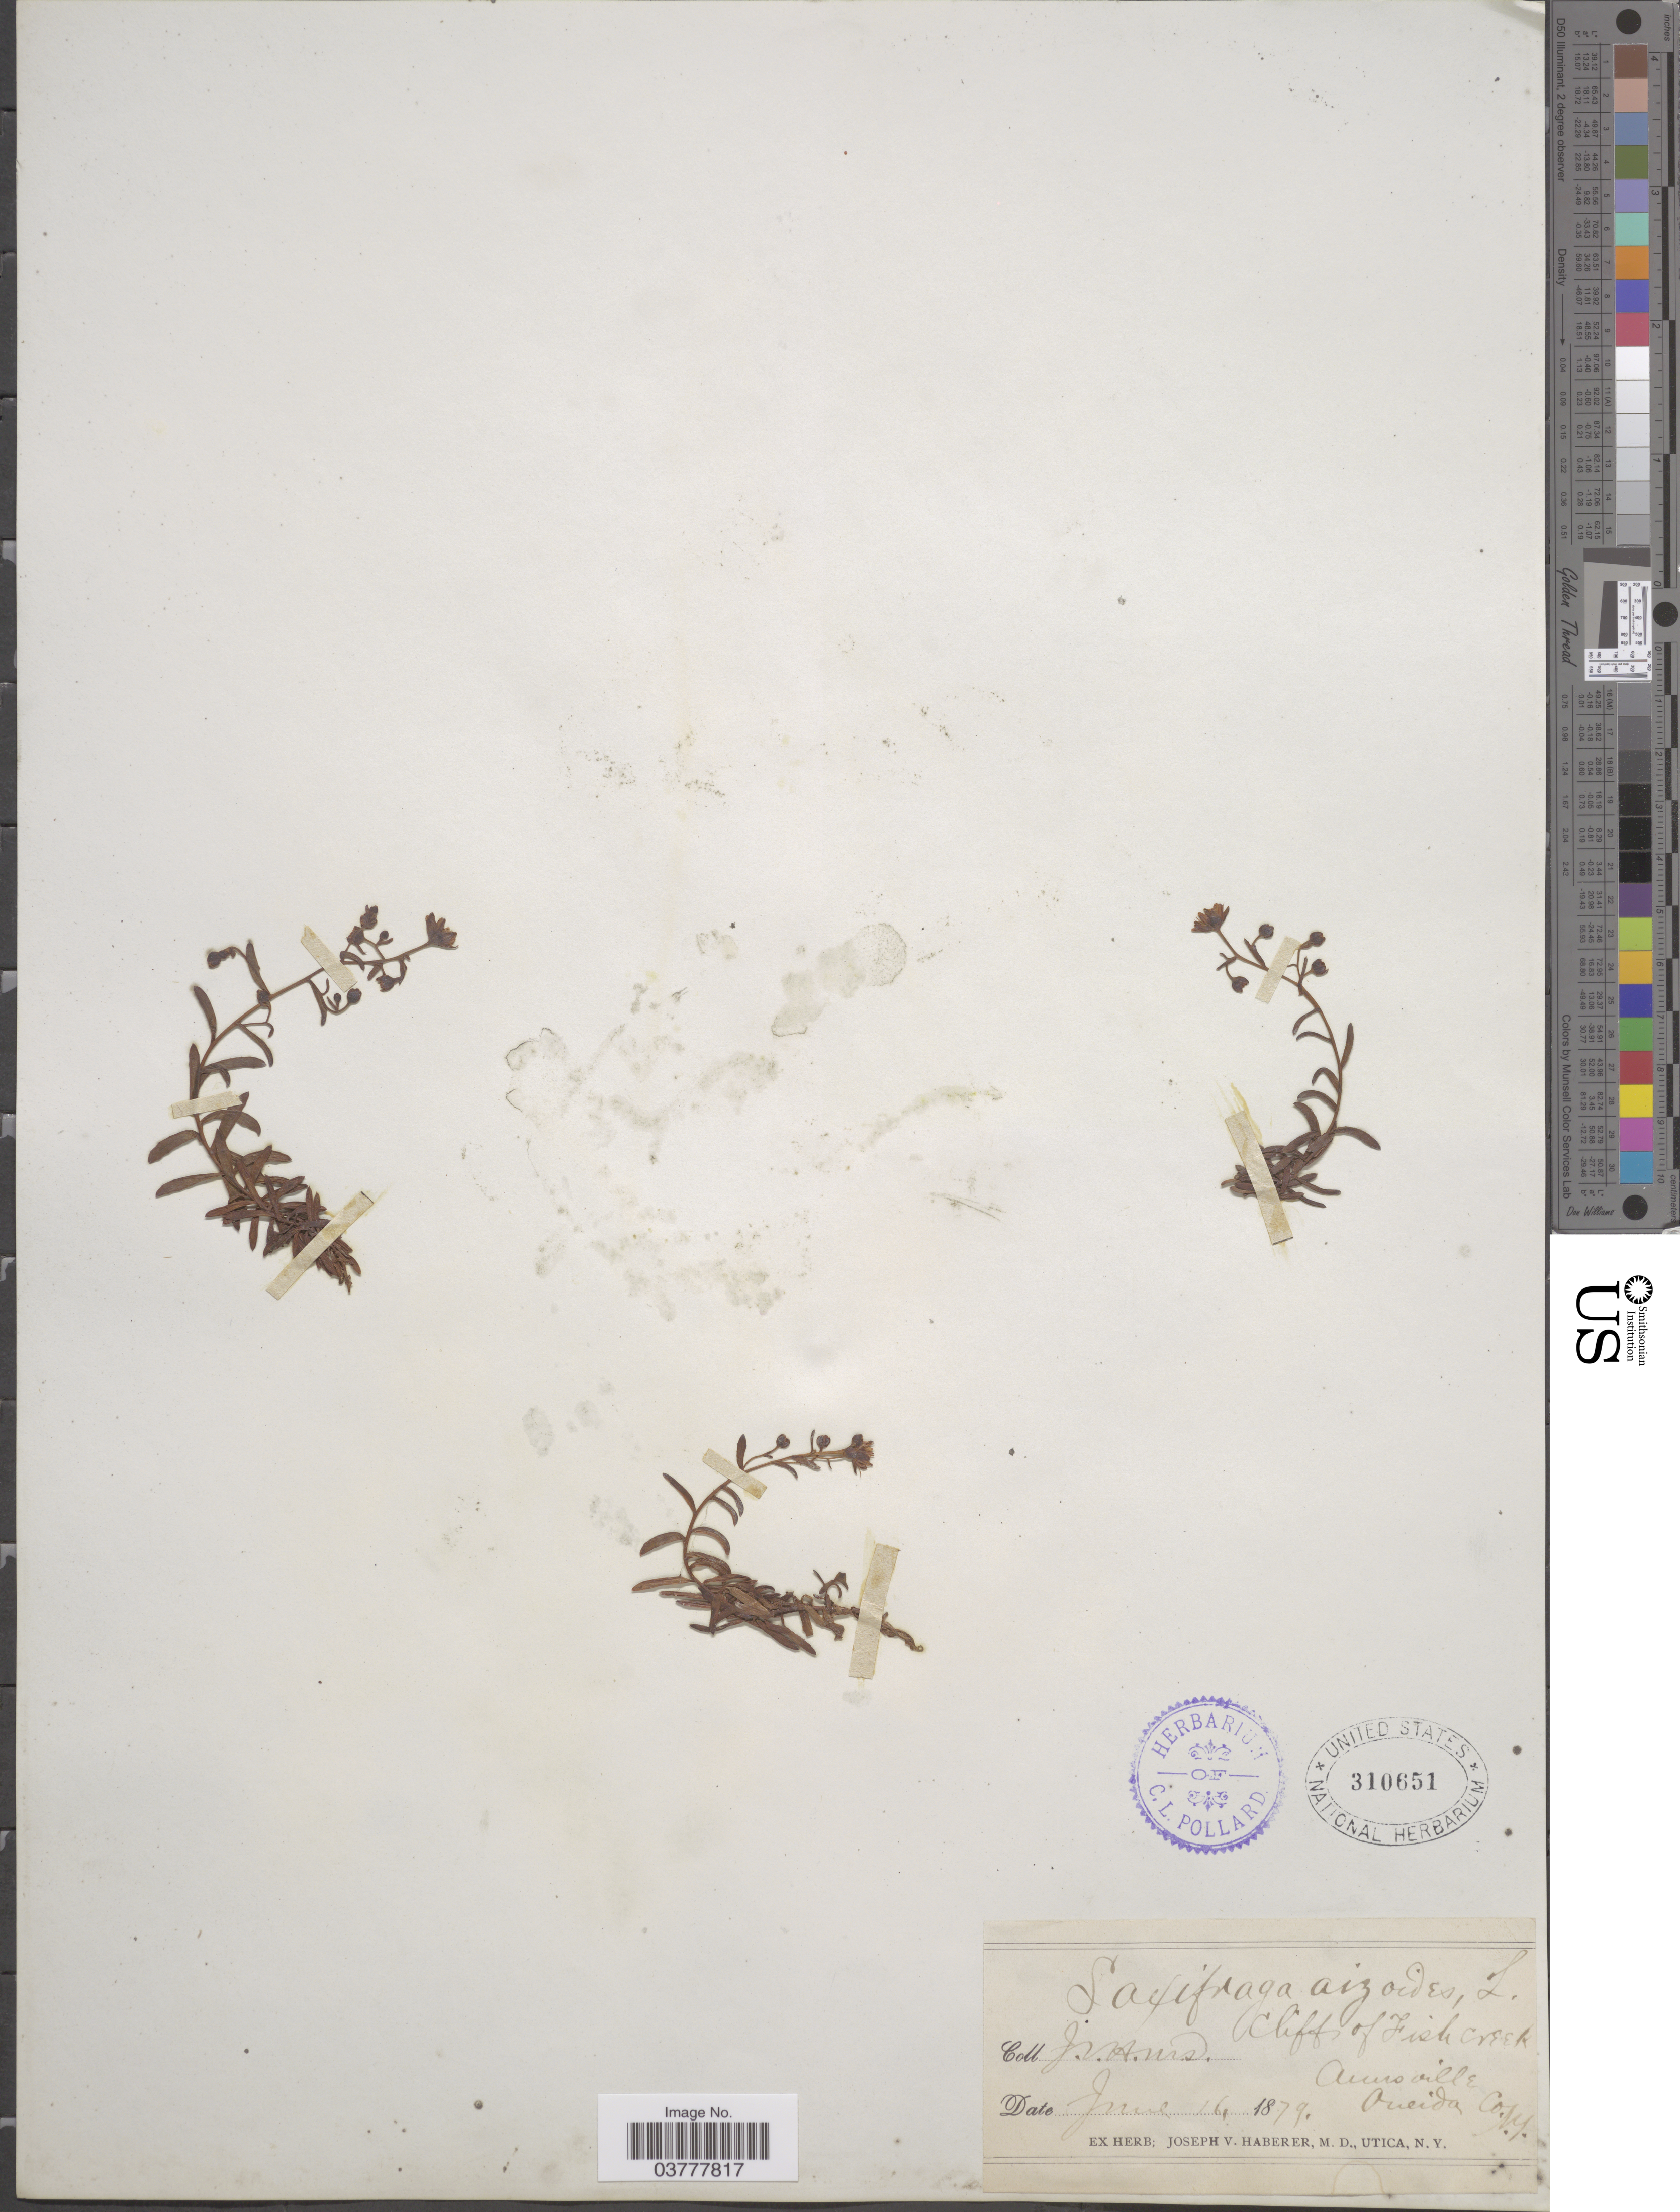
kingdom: Plantae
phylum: Tracheophyta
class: Magnoliopsida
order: Saxifragales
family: Saxifragaceae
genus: Saxifraga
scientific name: Saxifraga aizoides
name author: L.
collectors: J. V. Haberer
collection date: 1879-06-14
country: United States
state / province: New York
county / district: Oneida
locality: Cliffs of Fish Creek. Annsville, Oneida Co.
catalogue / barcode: US 310651